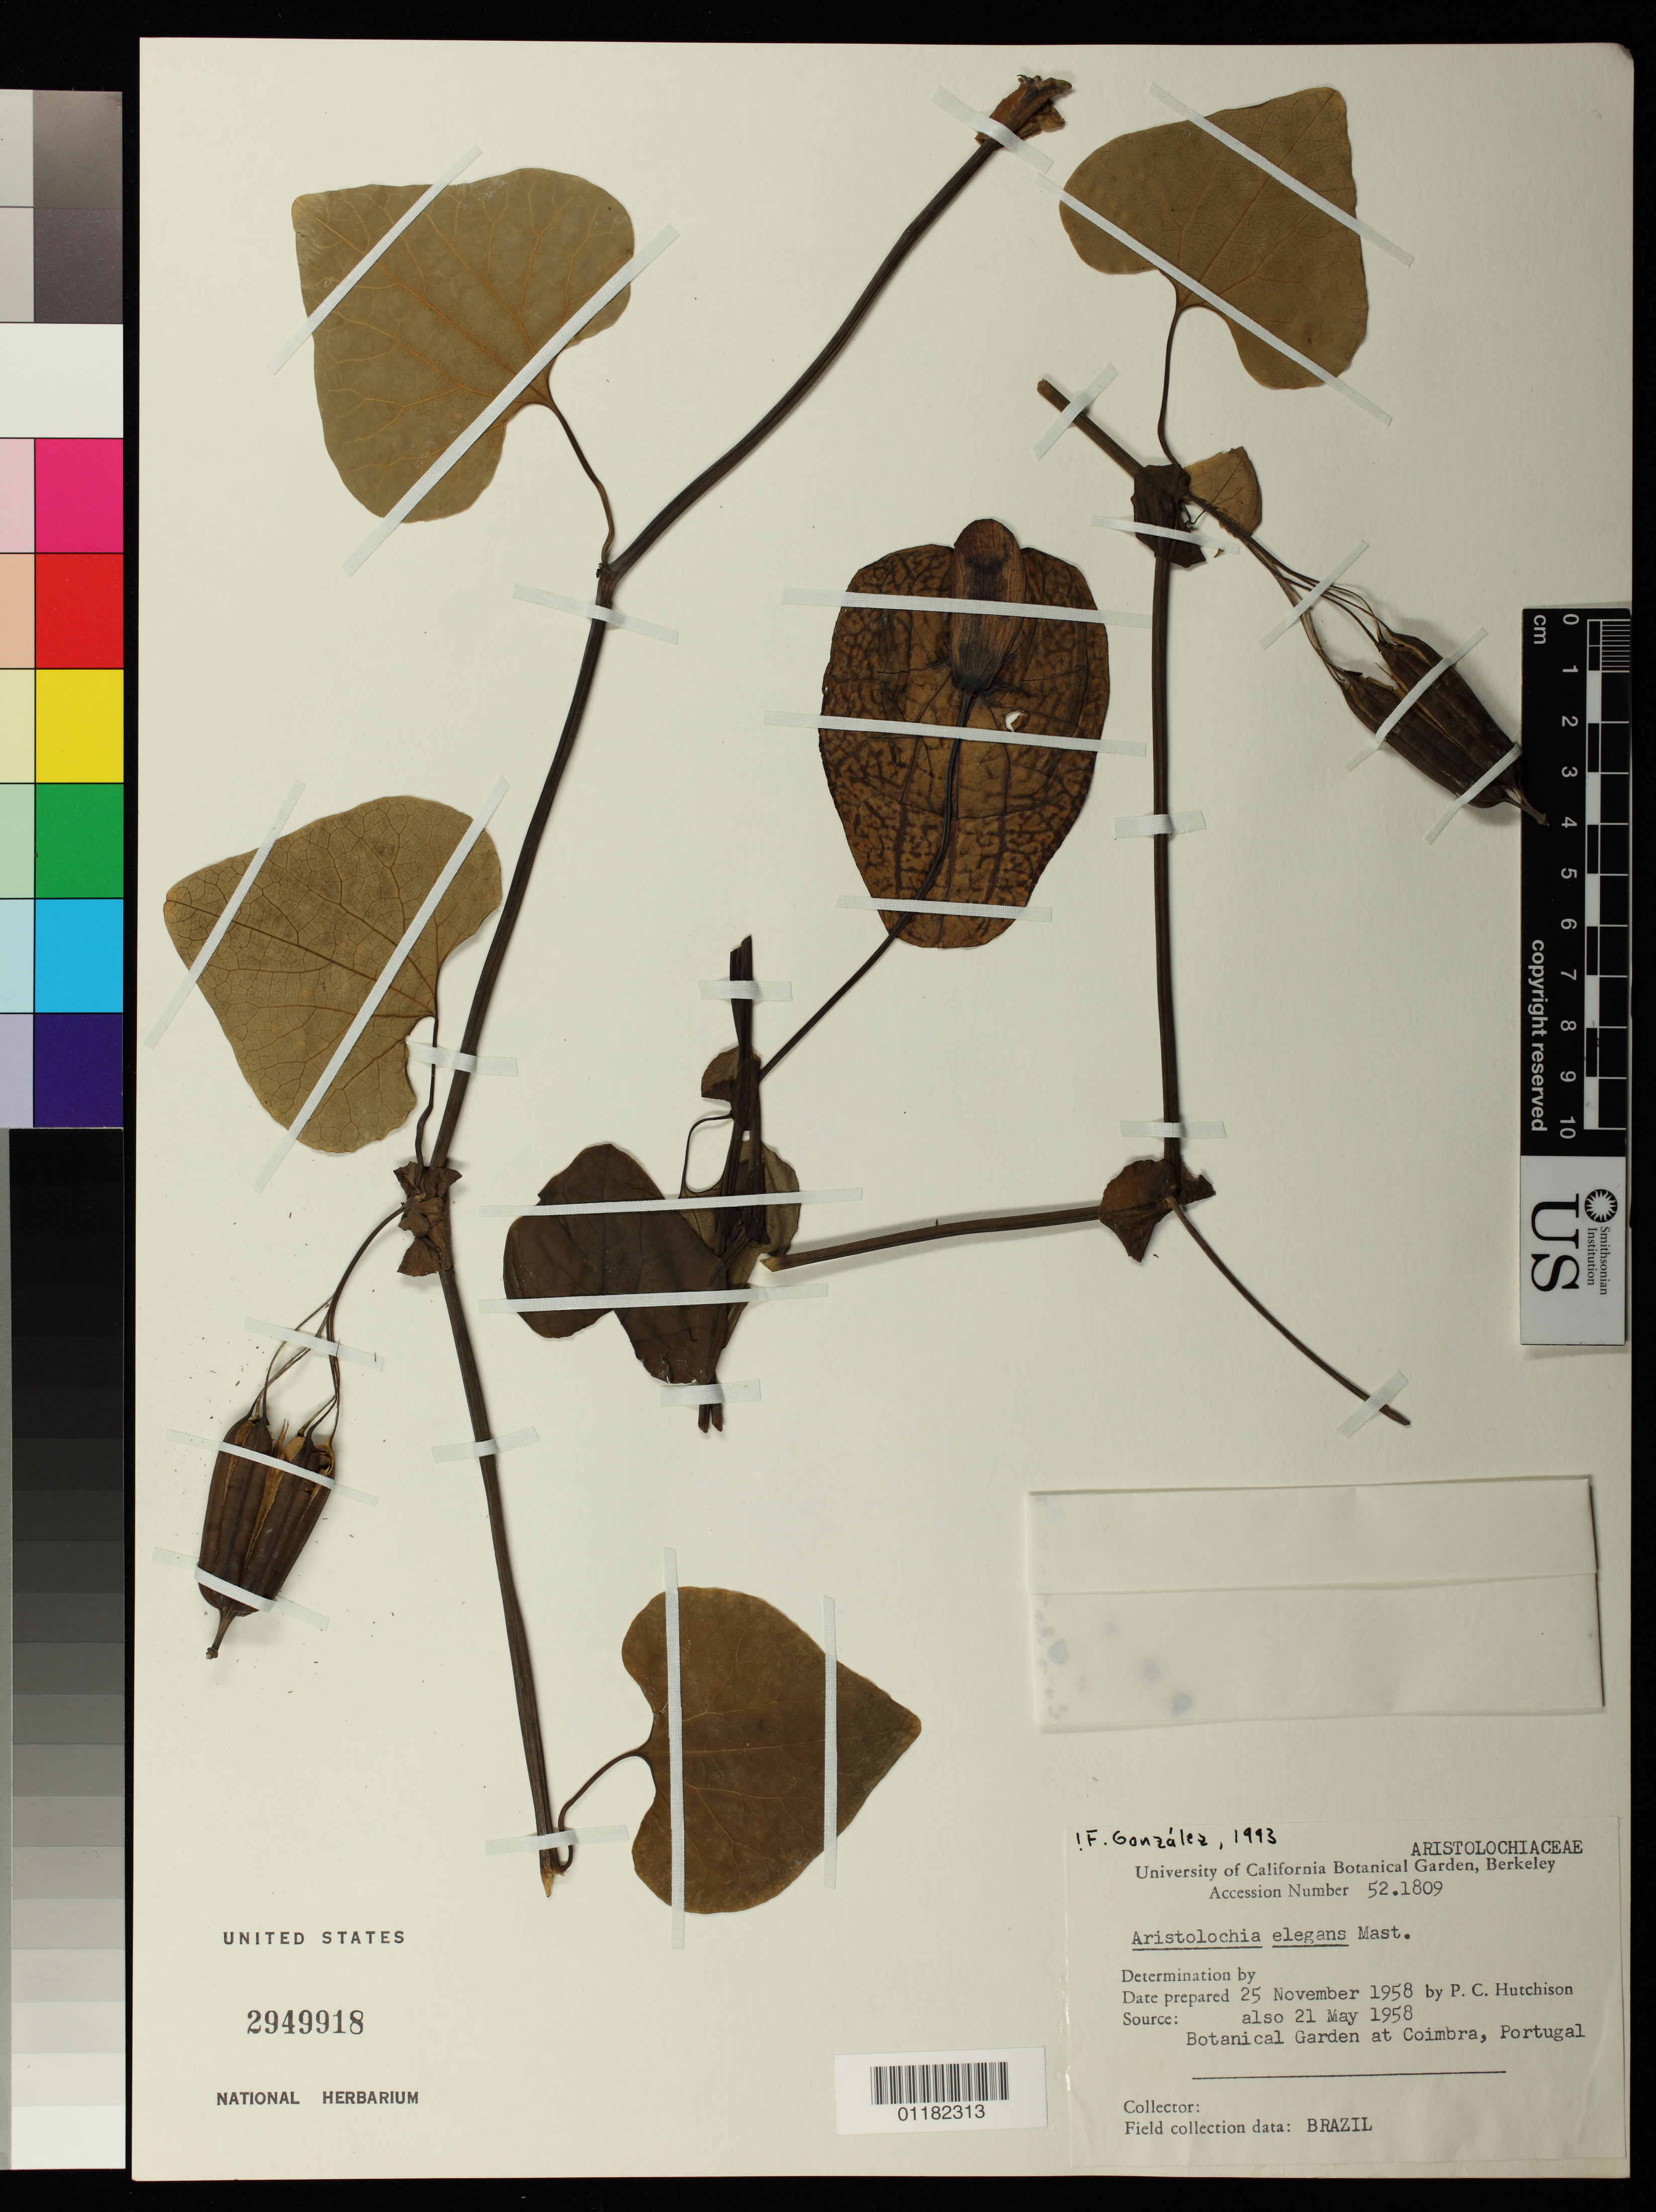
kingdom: Plantae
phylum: Tracheophyta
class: Magnoliopsida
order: Piperales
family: Aristolochiaceae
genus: Aristolochia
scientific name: Aristolochia elegans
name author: Mast.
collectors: P. C. Hutchison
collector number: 52.1809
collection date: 1958-11-25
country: United States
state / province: California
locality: From a specimen obtained from Botanical Garden Coimbra, Portugal. Originally from field specimen from Brazil.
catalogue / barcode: US 2949918